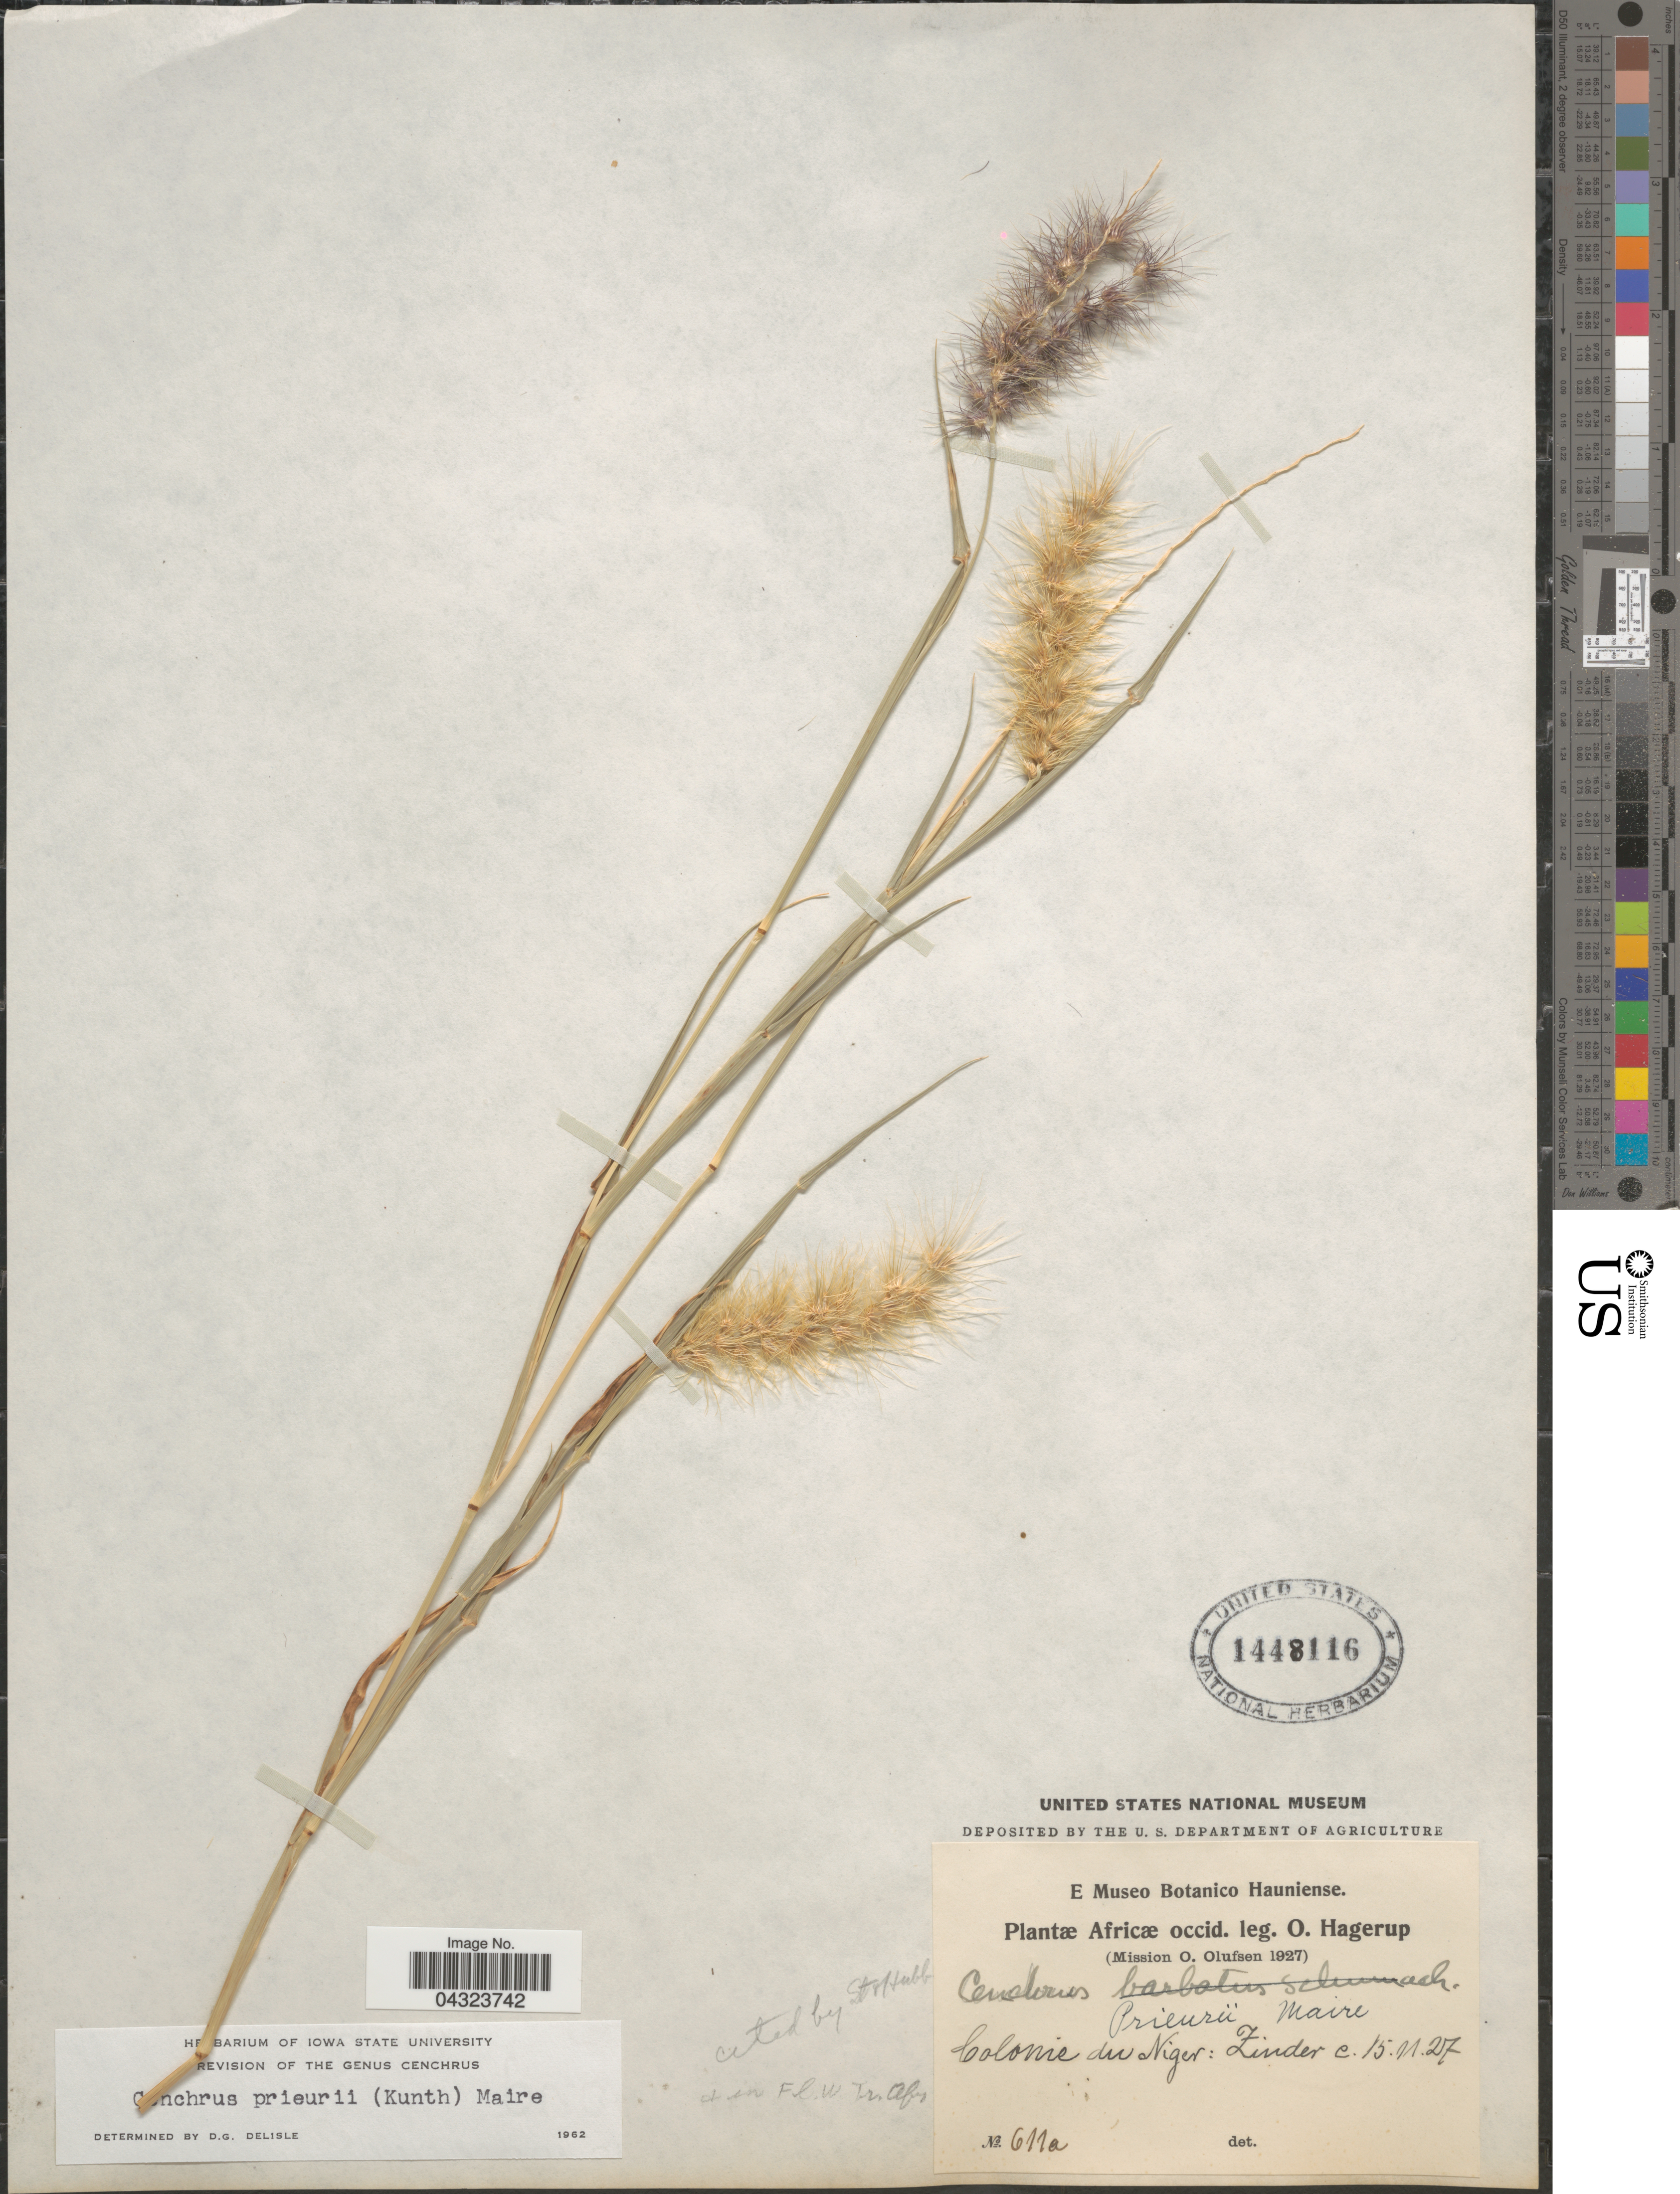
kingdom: Plantae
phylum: Tracheophyta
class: Liliopsida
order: Poales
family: Poaceae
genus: Cenchrus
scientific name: Cenchrus prieurii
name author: (Kunth) Maire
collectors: O. Hagerup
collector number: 611a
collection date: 1927-11-15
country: Niger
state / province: Zinder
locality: Africæ occid. Colonie du Niger. Mission O. Olufsen 1927.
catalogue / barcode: US 1448116